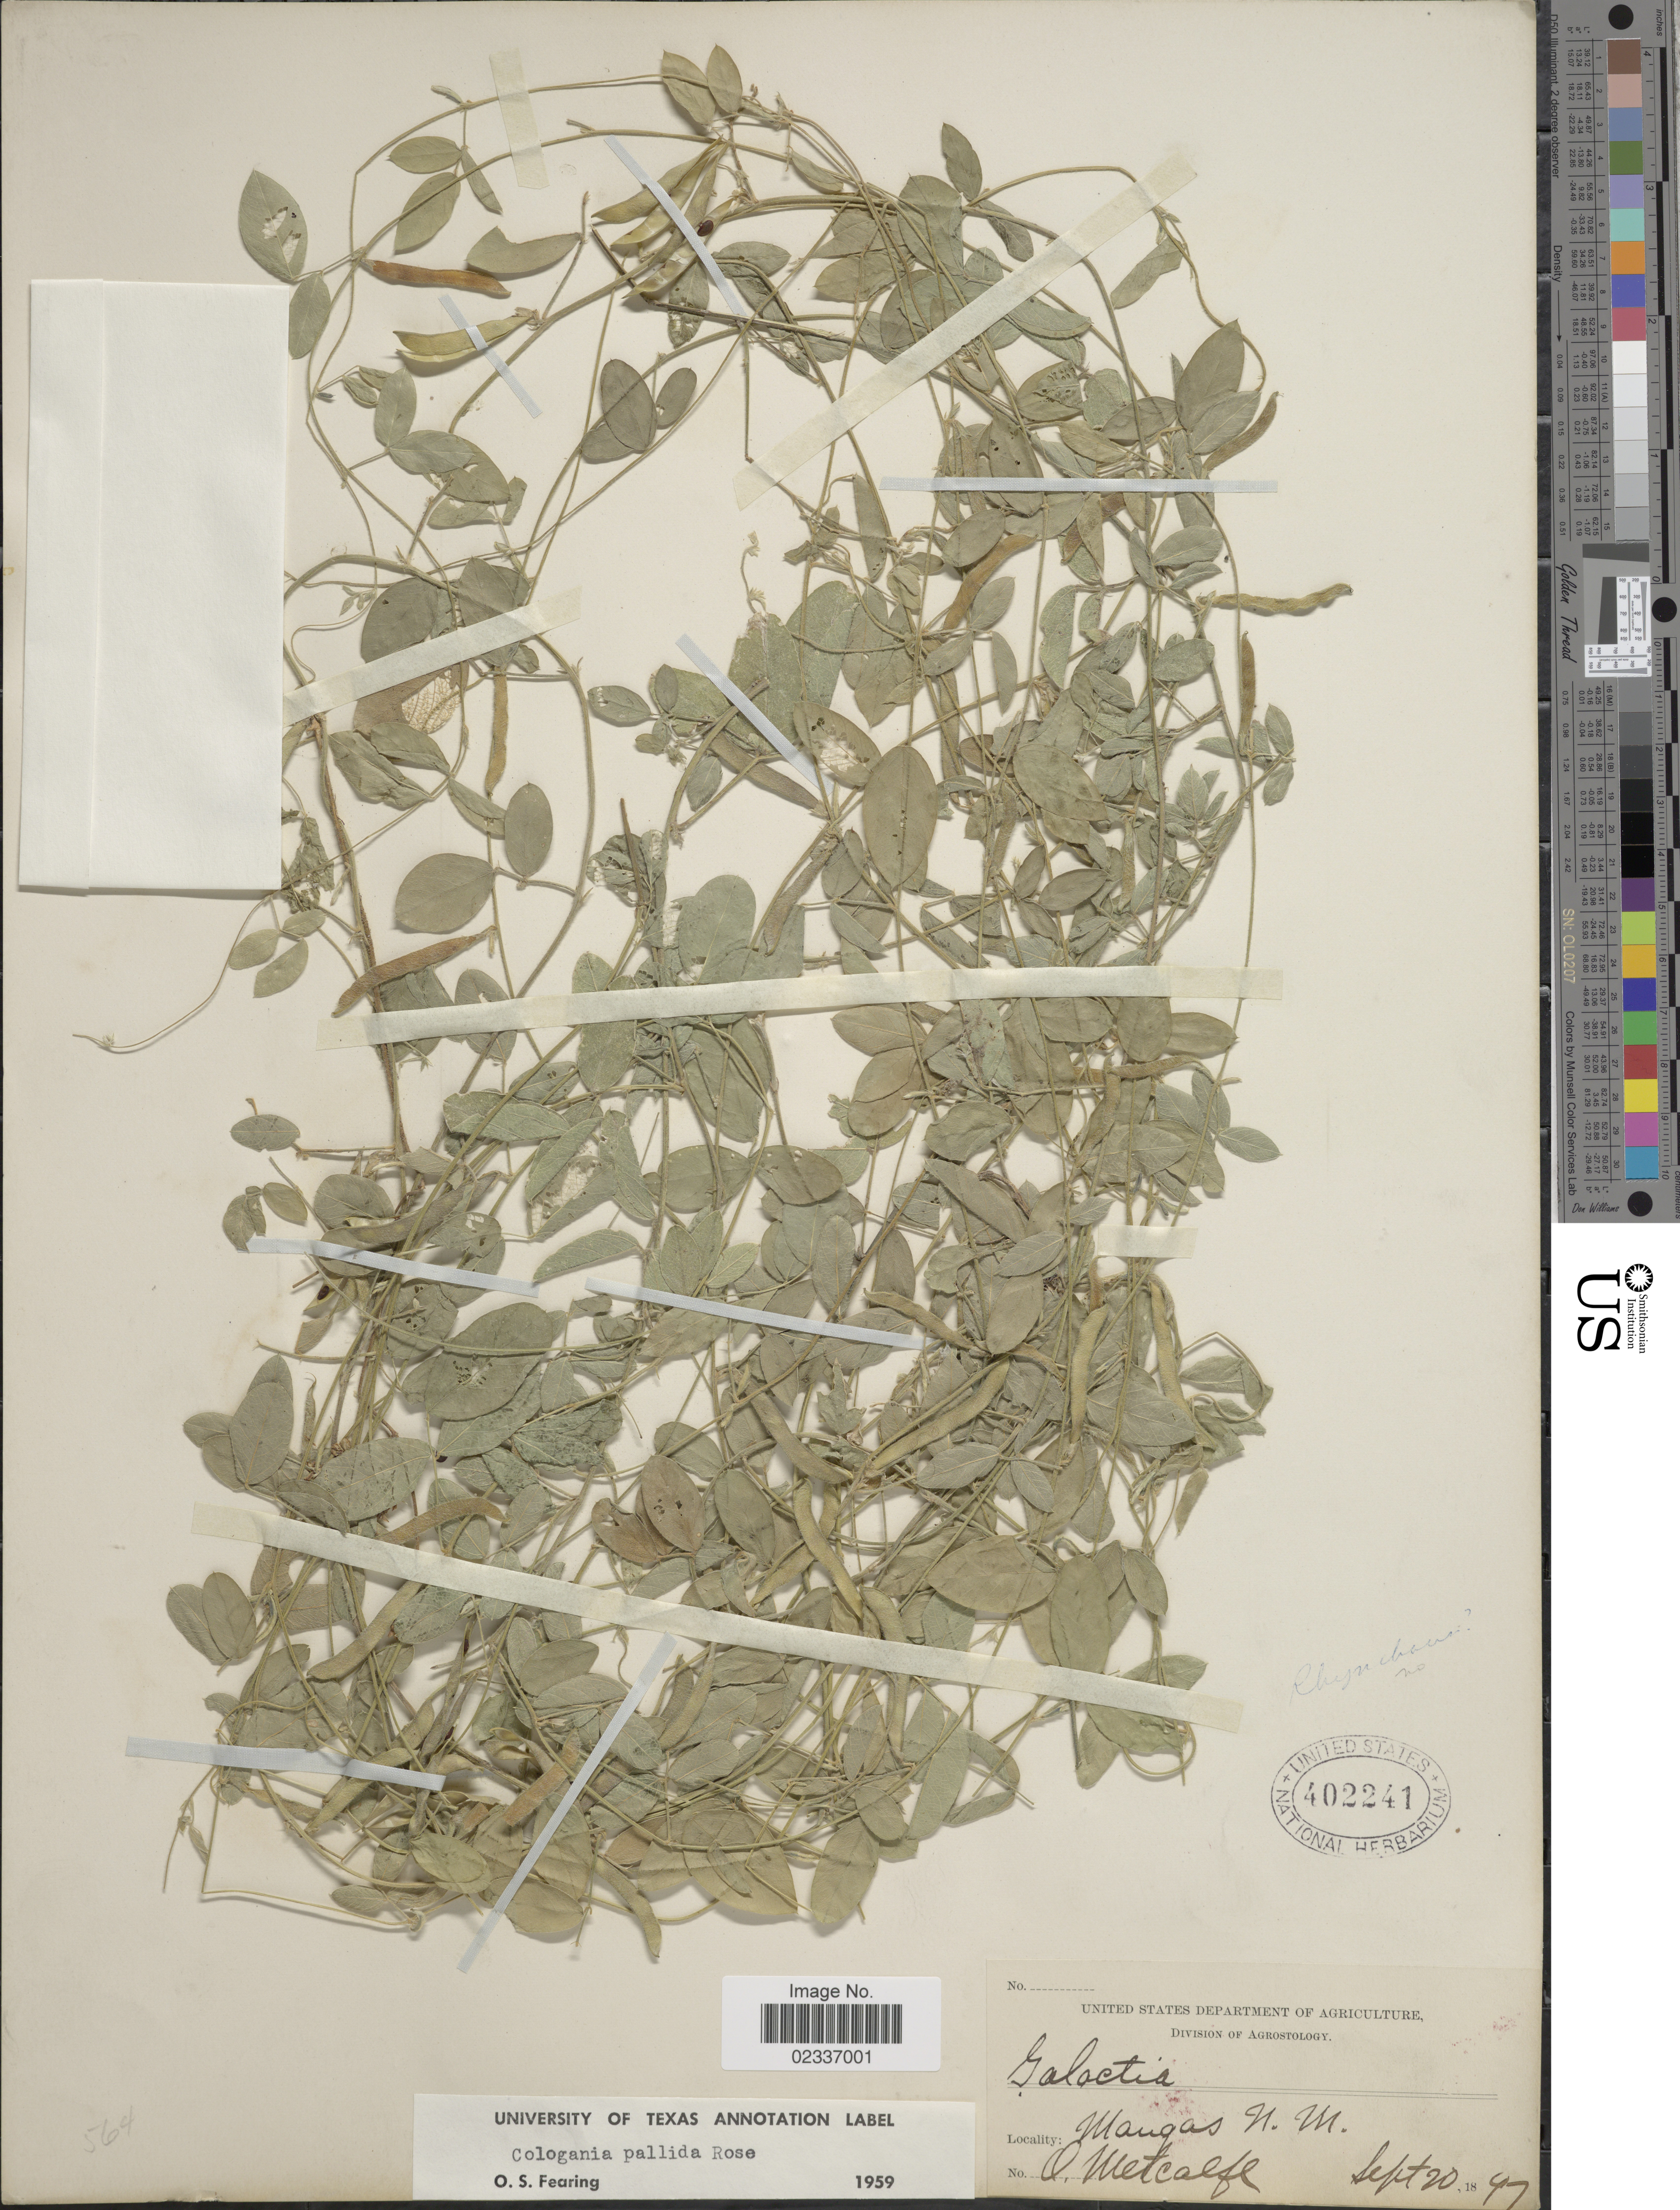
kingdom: Plantae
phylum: Tracheophyta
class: Magnoliopsida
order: Fabales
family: Fabaceae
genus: Cologania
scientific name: Cologania pallida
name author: Rose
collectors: O. B. Metcalfe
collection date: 1897-09-20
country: United States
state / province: New Mexico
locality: Mangas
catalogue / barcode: US 402241